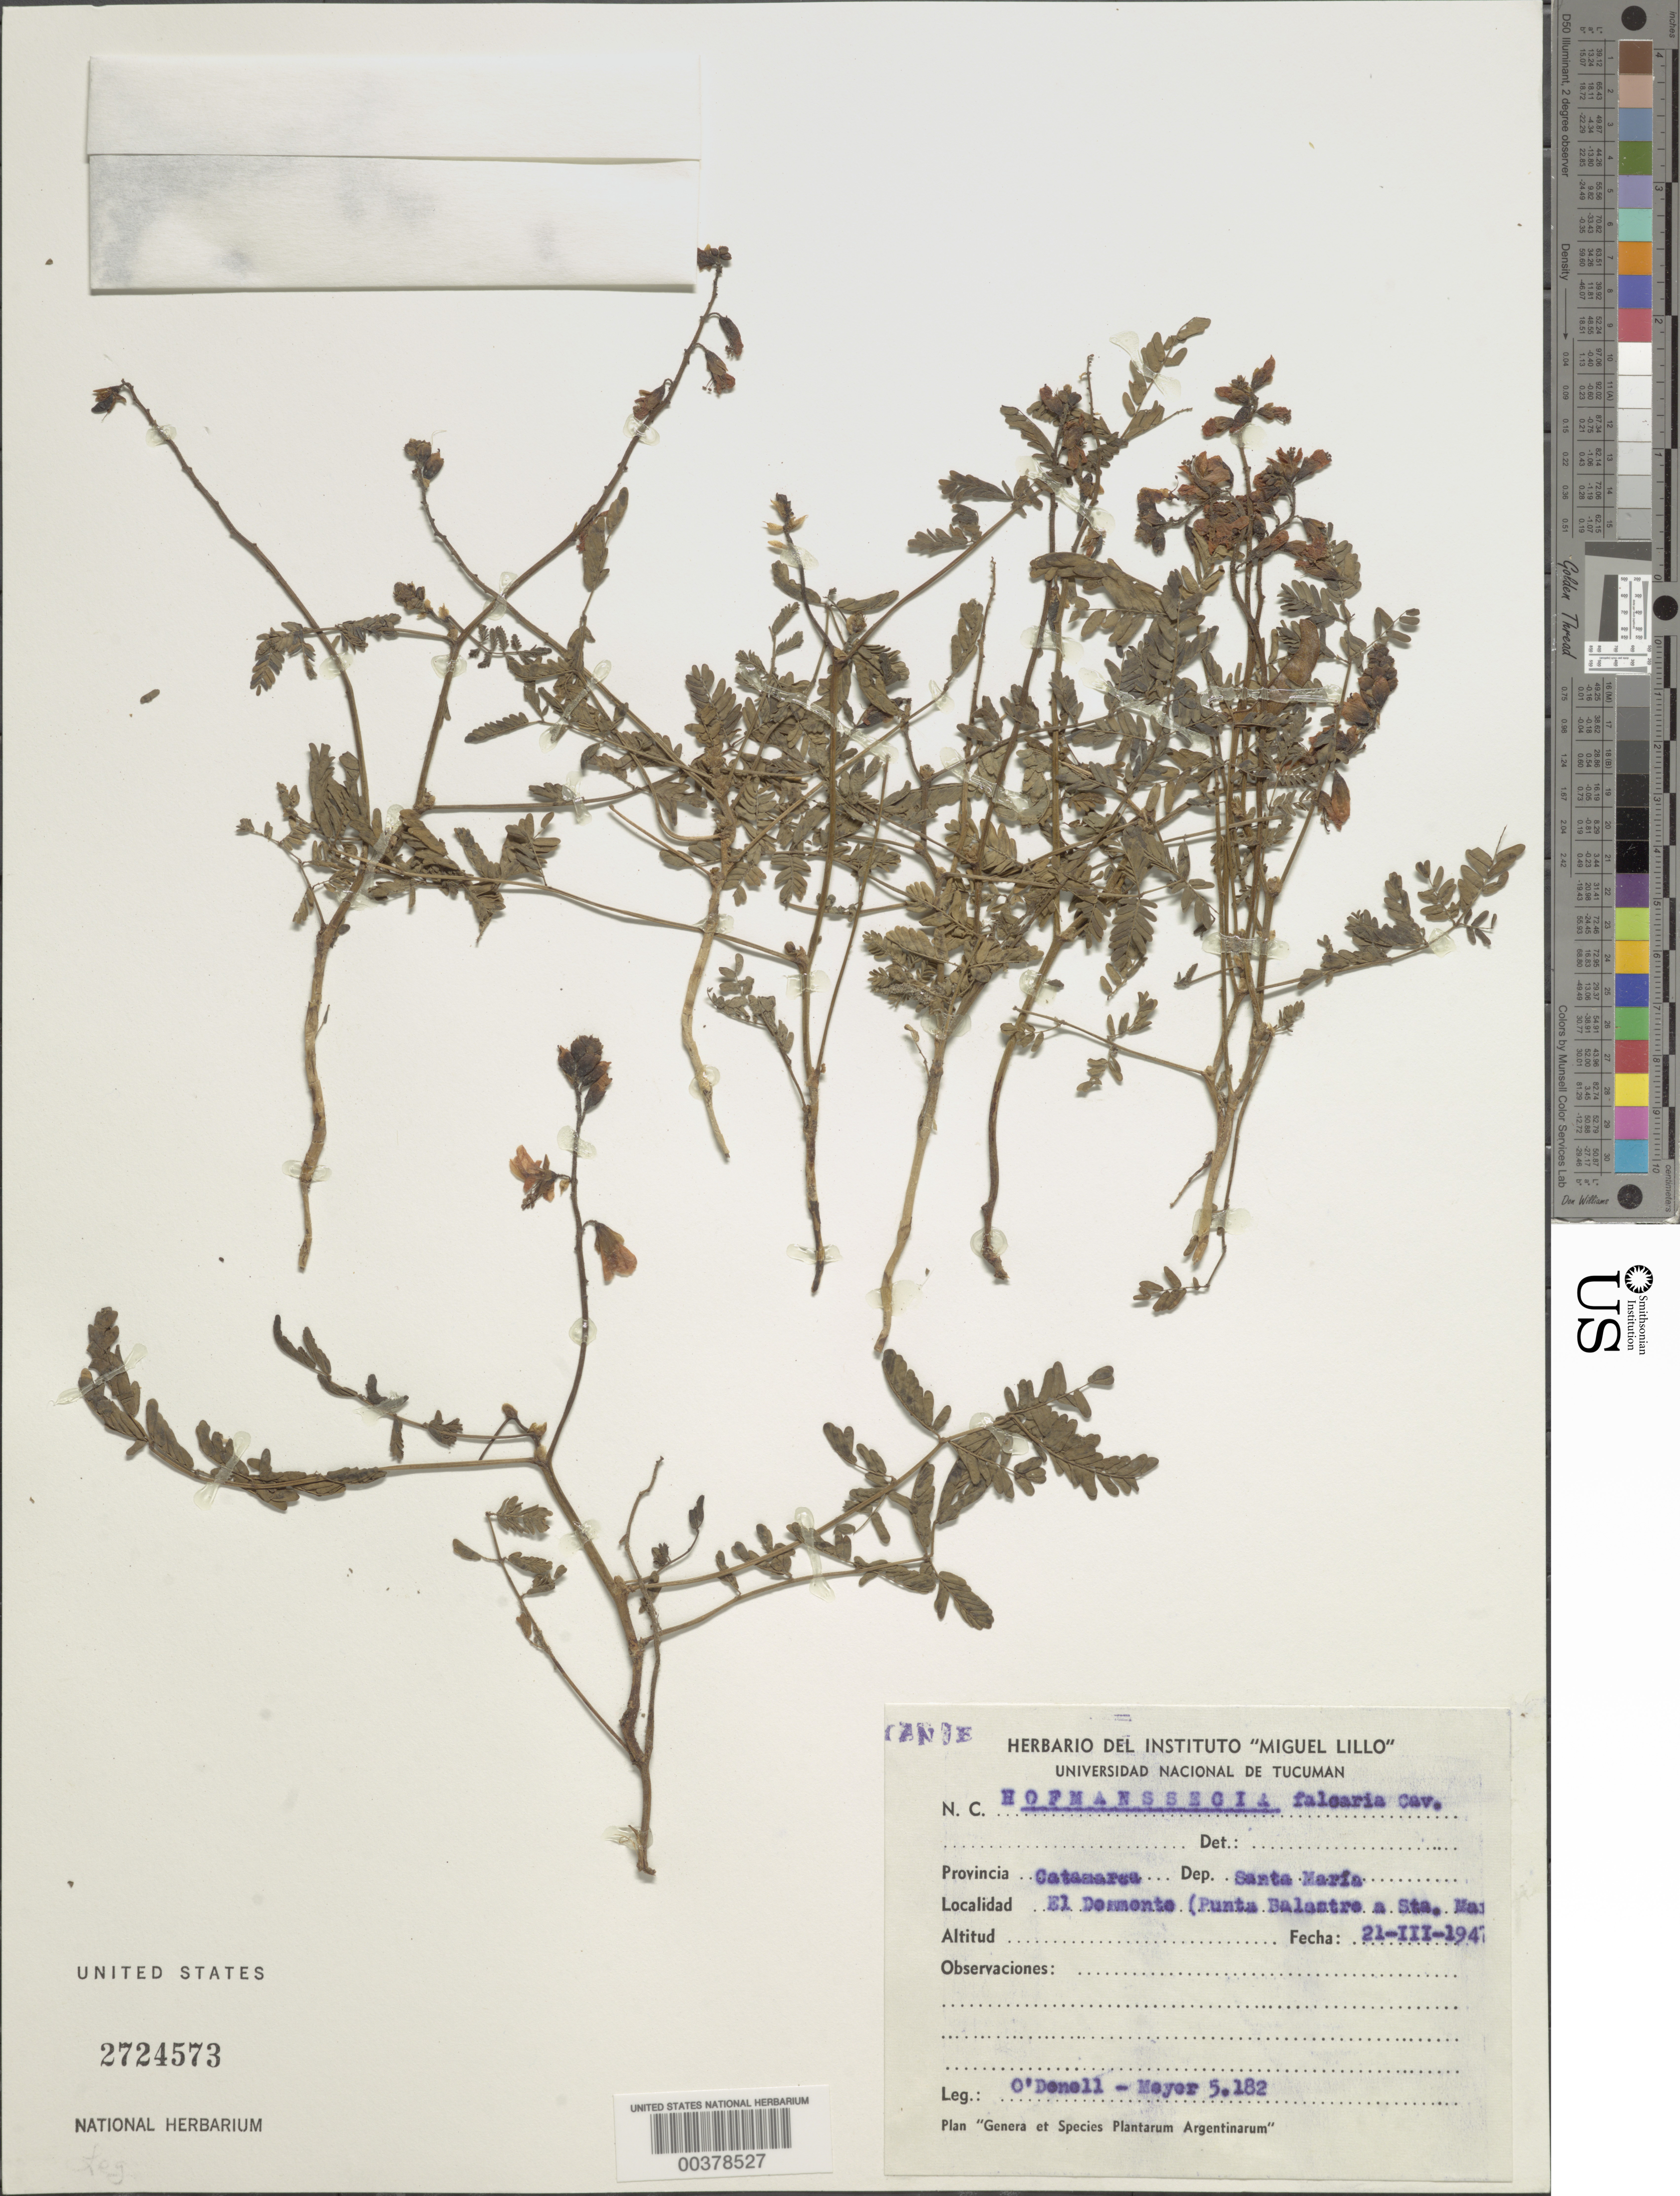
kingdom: Plantae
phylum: Tracheophyta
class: Magnoliopsida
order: Fabales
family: Fabaceae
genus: Hoffmannseggia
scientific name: Hoffmannseggia glauca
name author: (Ortega) Eifert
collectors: -- O'Donell & -- Meyer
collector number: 5182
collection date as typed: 21 Mar 1947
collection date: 1947-03-21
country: Argentina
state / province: Catamarca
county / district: Santa María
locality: El Denmonto (Punto Balantre a Sta. Maria)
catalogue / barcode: US 2724573